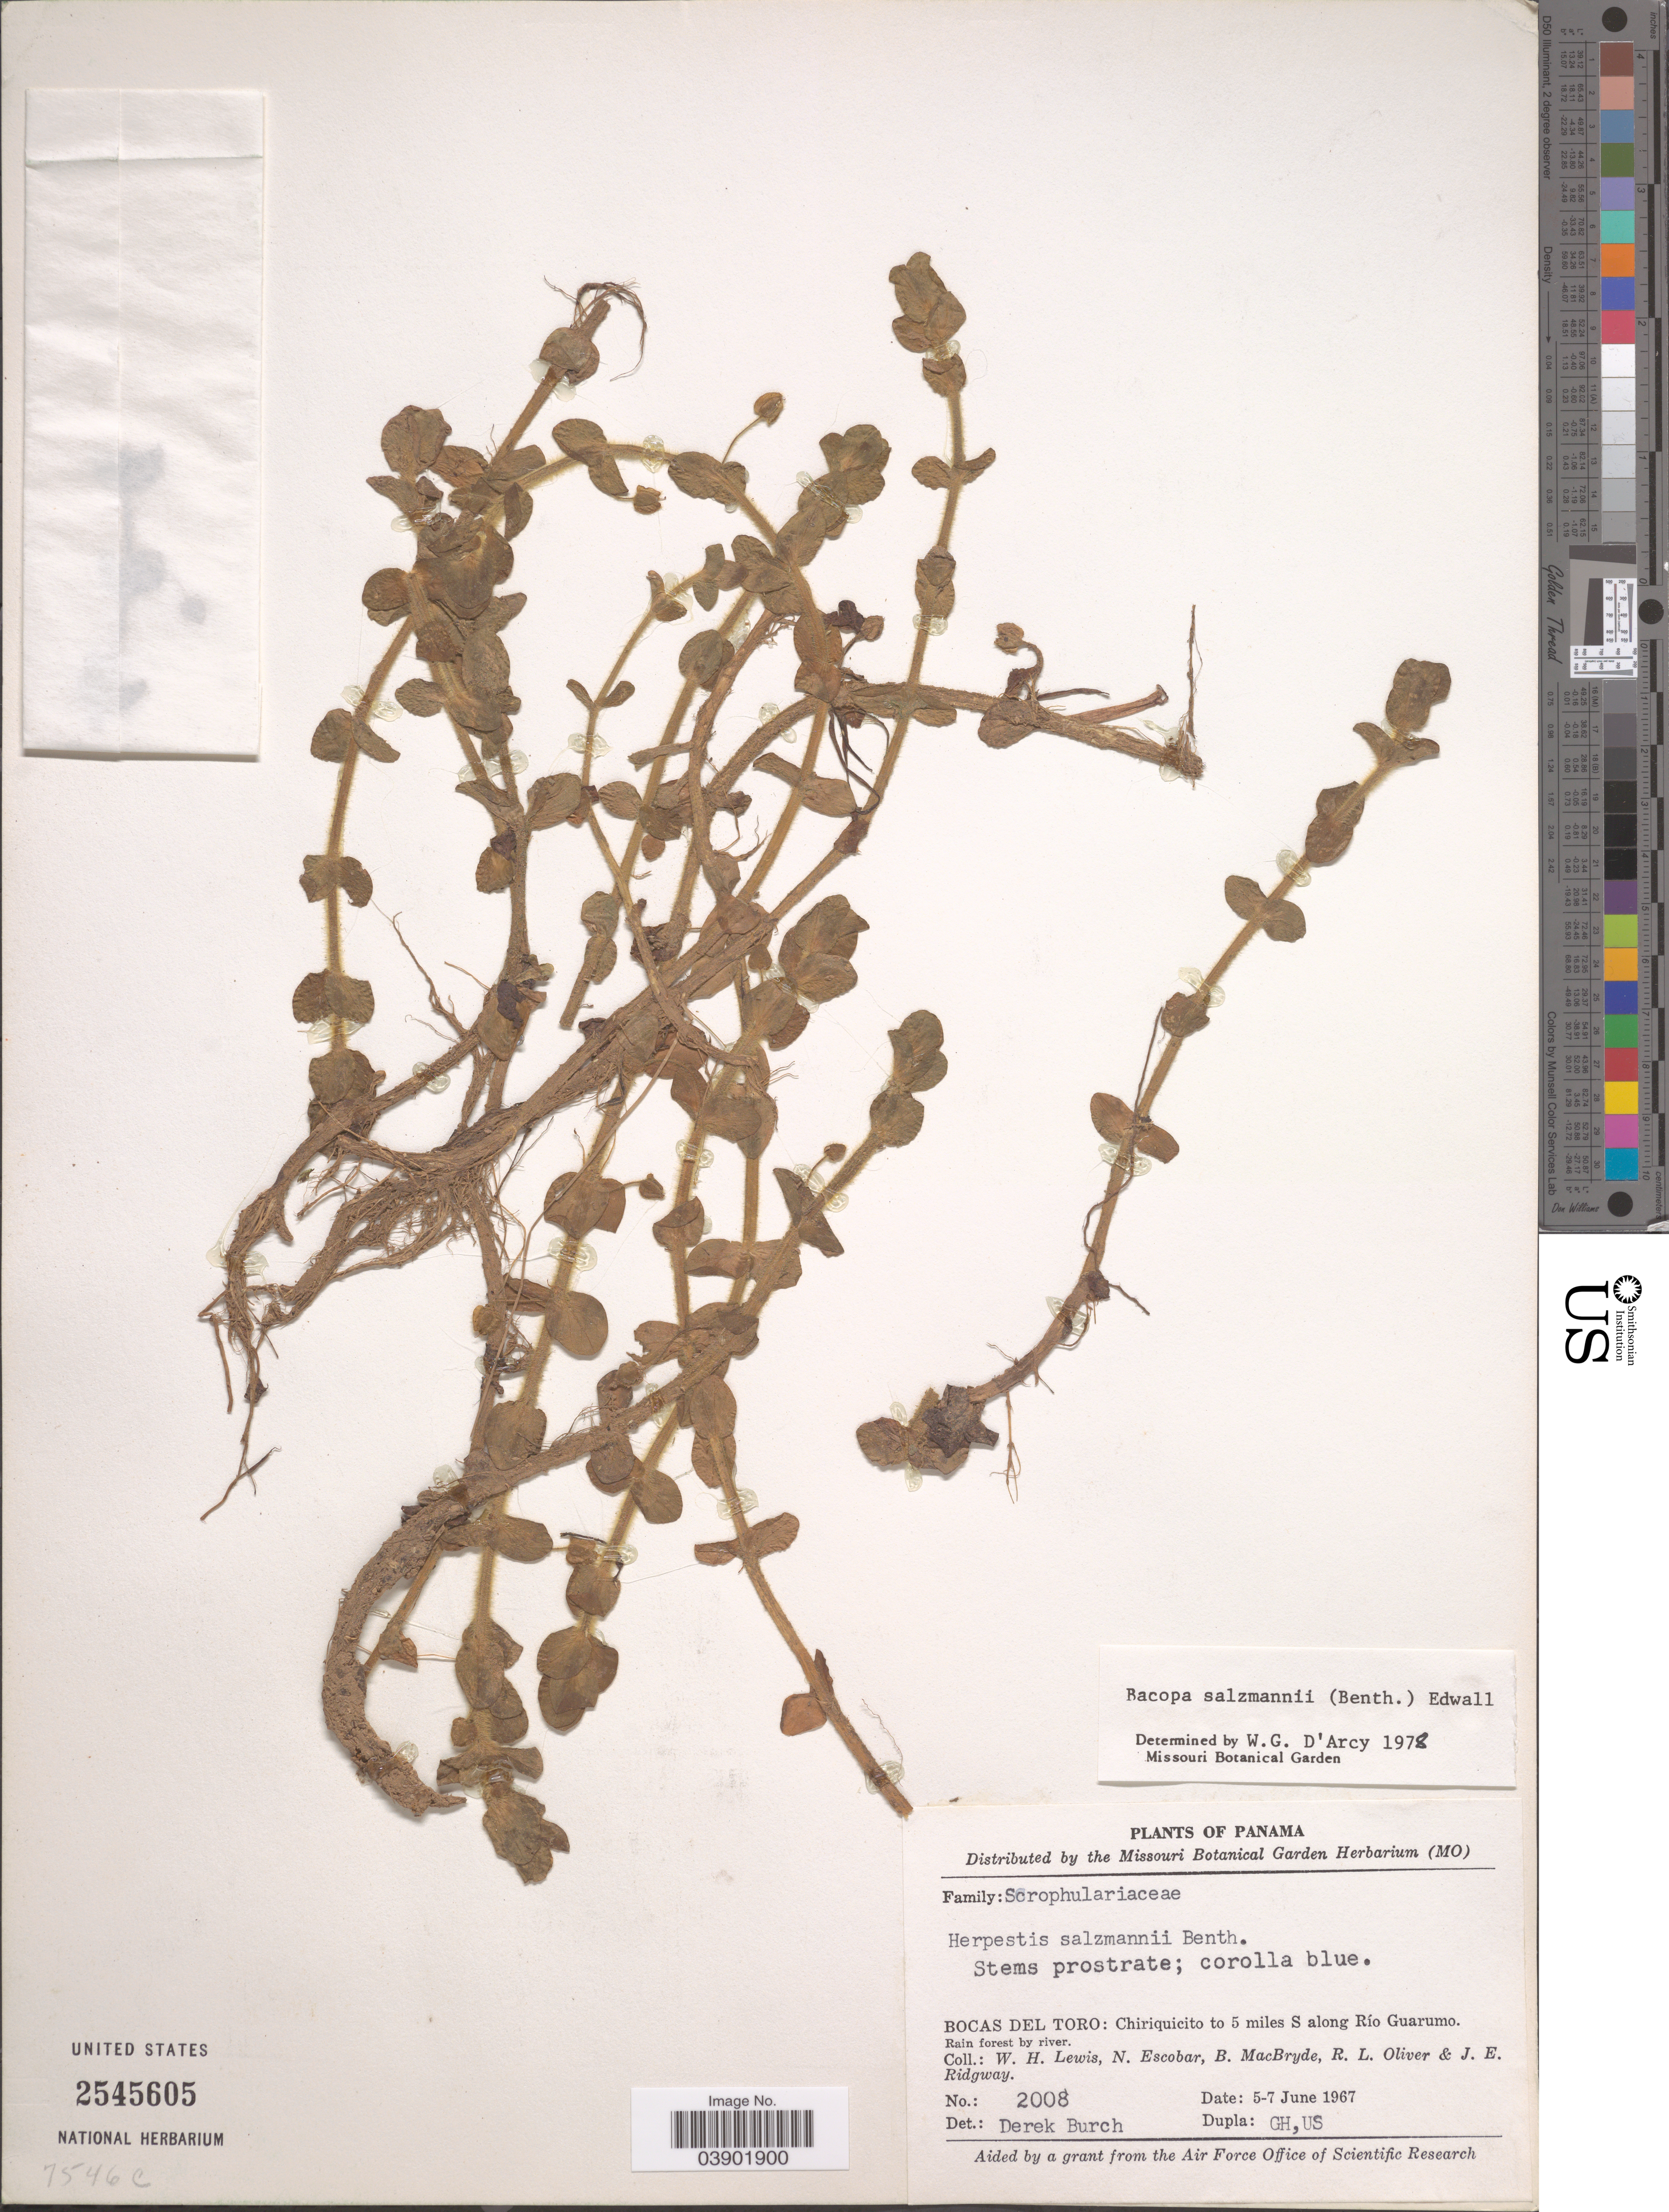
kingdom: Plantae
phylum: Tracheophyta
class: Magnoliopsida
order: Lamiales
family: Plantaginaceae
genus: Bacopa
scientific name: Bacopa salzmannii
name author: (Benth.) Wettst. ex Edwall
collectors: W. H. Lewis, N. Escobar, B. MacBryde, R. Oliver & J. Ridgway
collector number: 2008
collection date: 1967-06-05/1967-06-07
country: Panama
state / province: Bocas del Toro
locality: Chiriquicito to 5 miles S along Río Guarumo.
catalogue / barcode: US 2545605